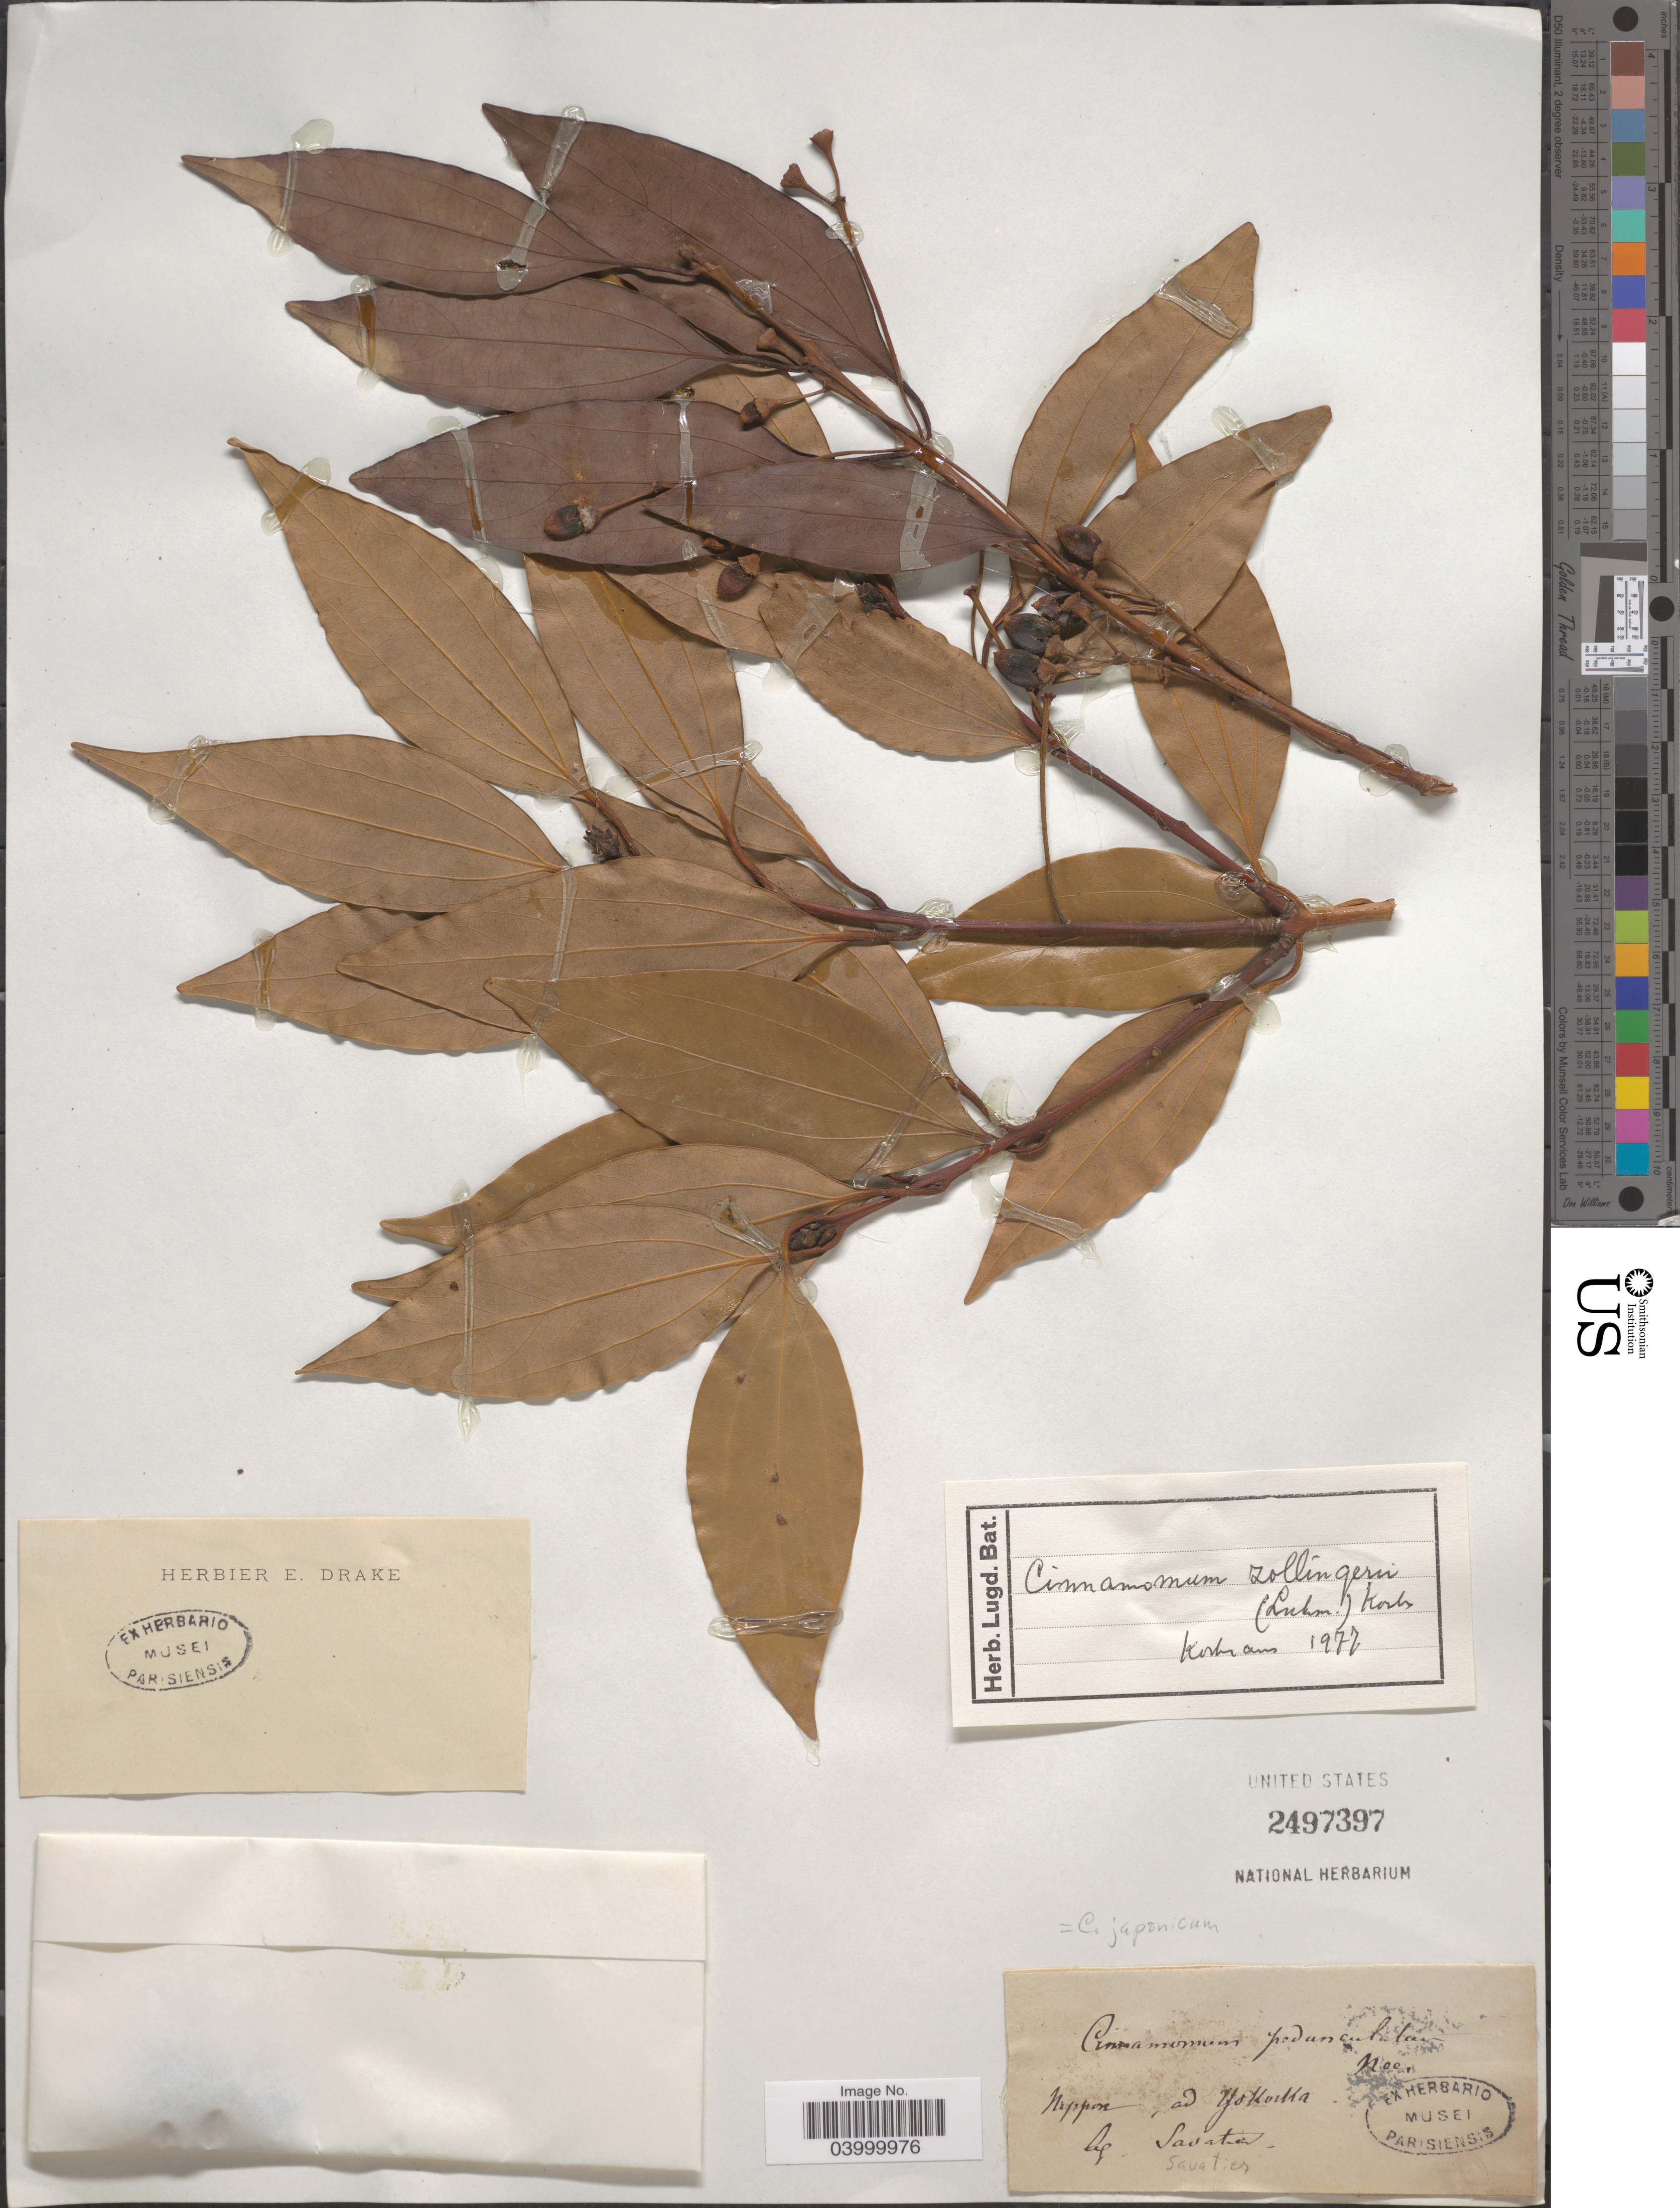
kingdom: Plantae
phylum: Tracheophyta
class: Magnoliopsida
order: Laurales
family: Lauraceae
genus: Cinnamomum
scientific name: Cinnamomum zollingeri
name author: Lukman.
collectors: Savatier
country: Japan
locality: Nippon, ad Yokohama.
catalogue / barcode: US 2497397